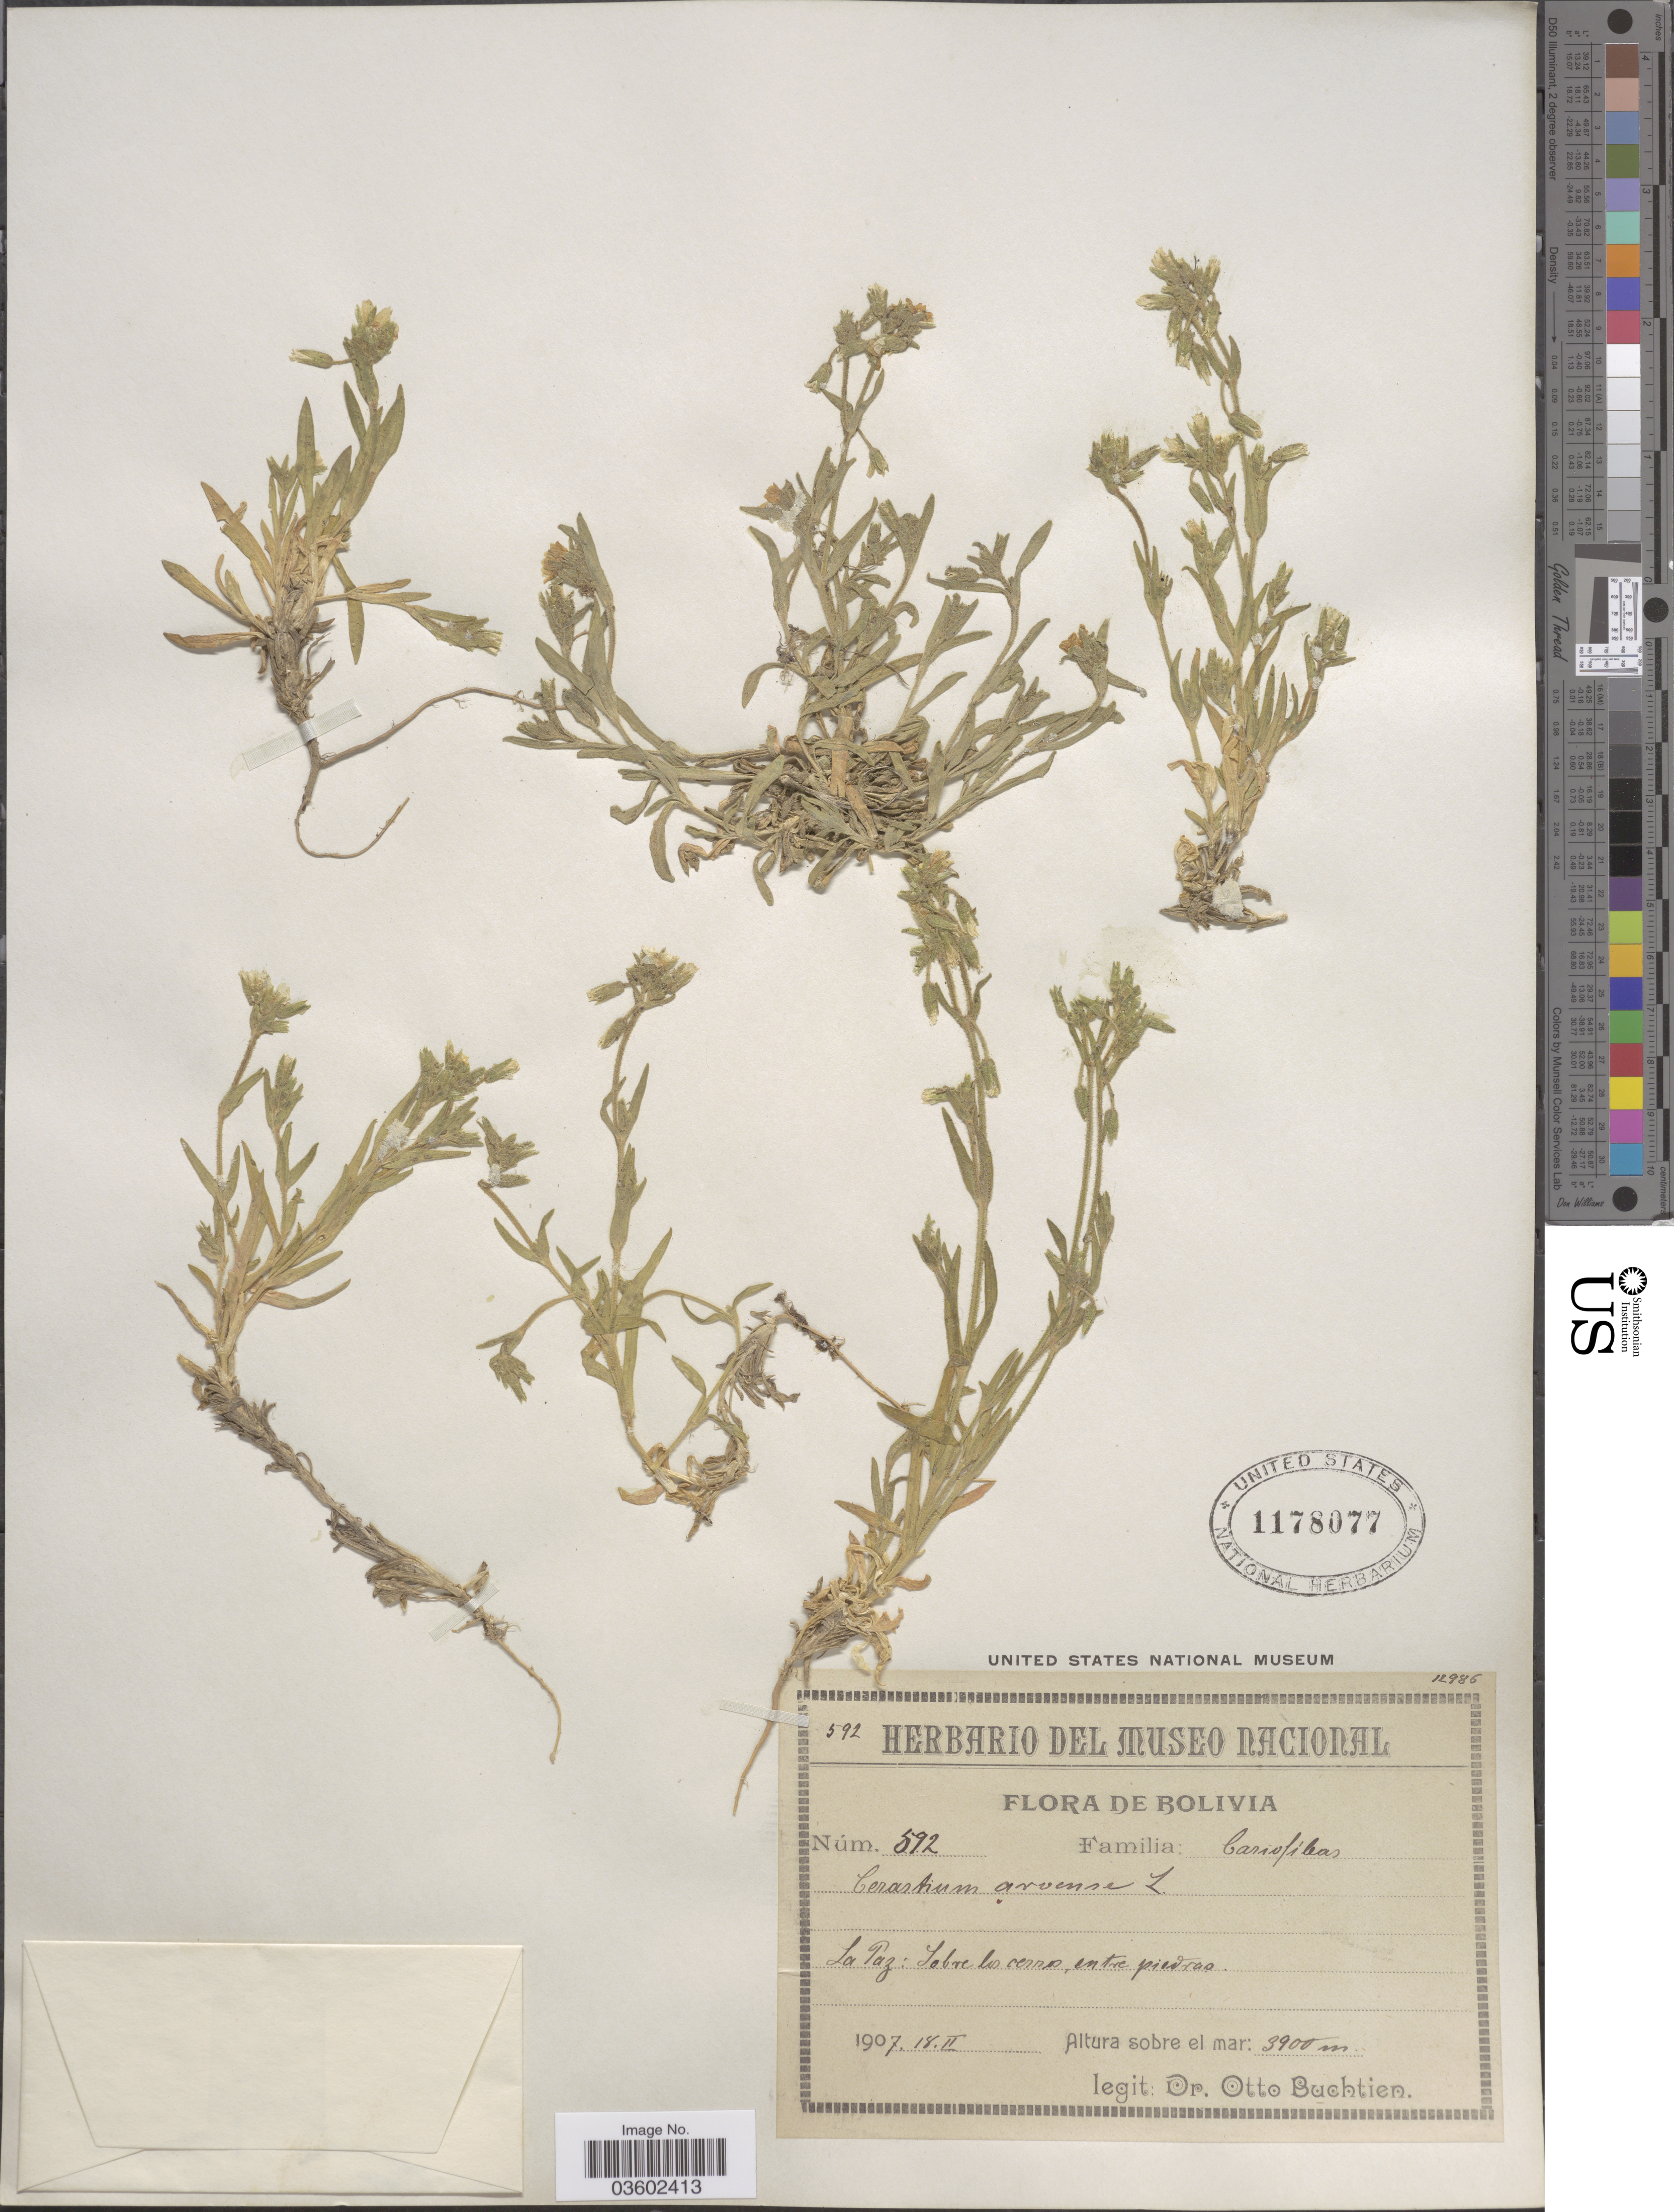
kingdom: Plantae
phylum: Tracheophyta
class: Magnoliopsida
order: Caryophyllales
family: Caryophyllaceae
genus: Cerastium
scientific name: Cerastium arvense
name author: L.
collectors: O. Buchtien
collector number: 592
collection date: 1907-02-18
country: Bolivia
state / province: La Paz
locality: Sobre los cerros, entre piedras.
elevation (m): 3900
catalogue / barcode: US 1178077